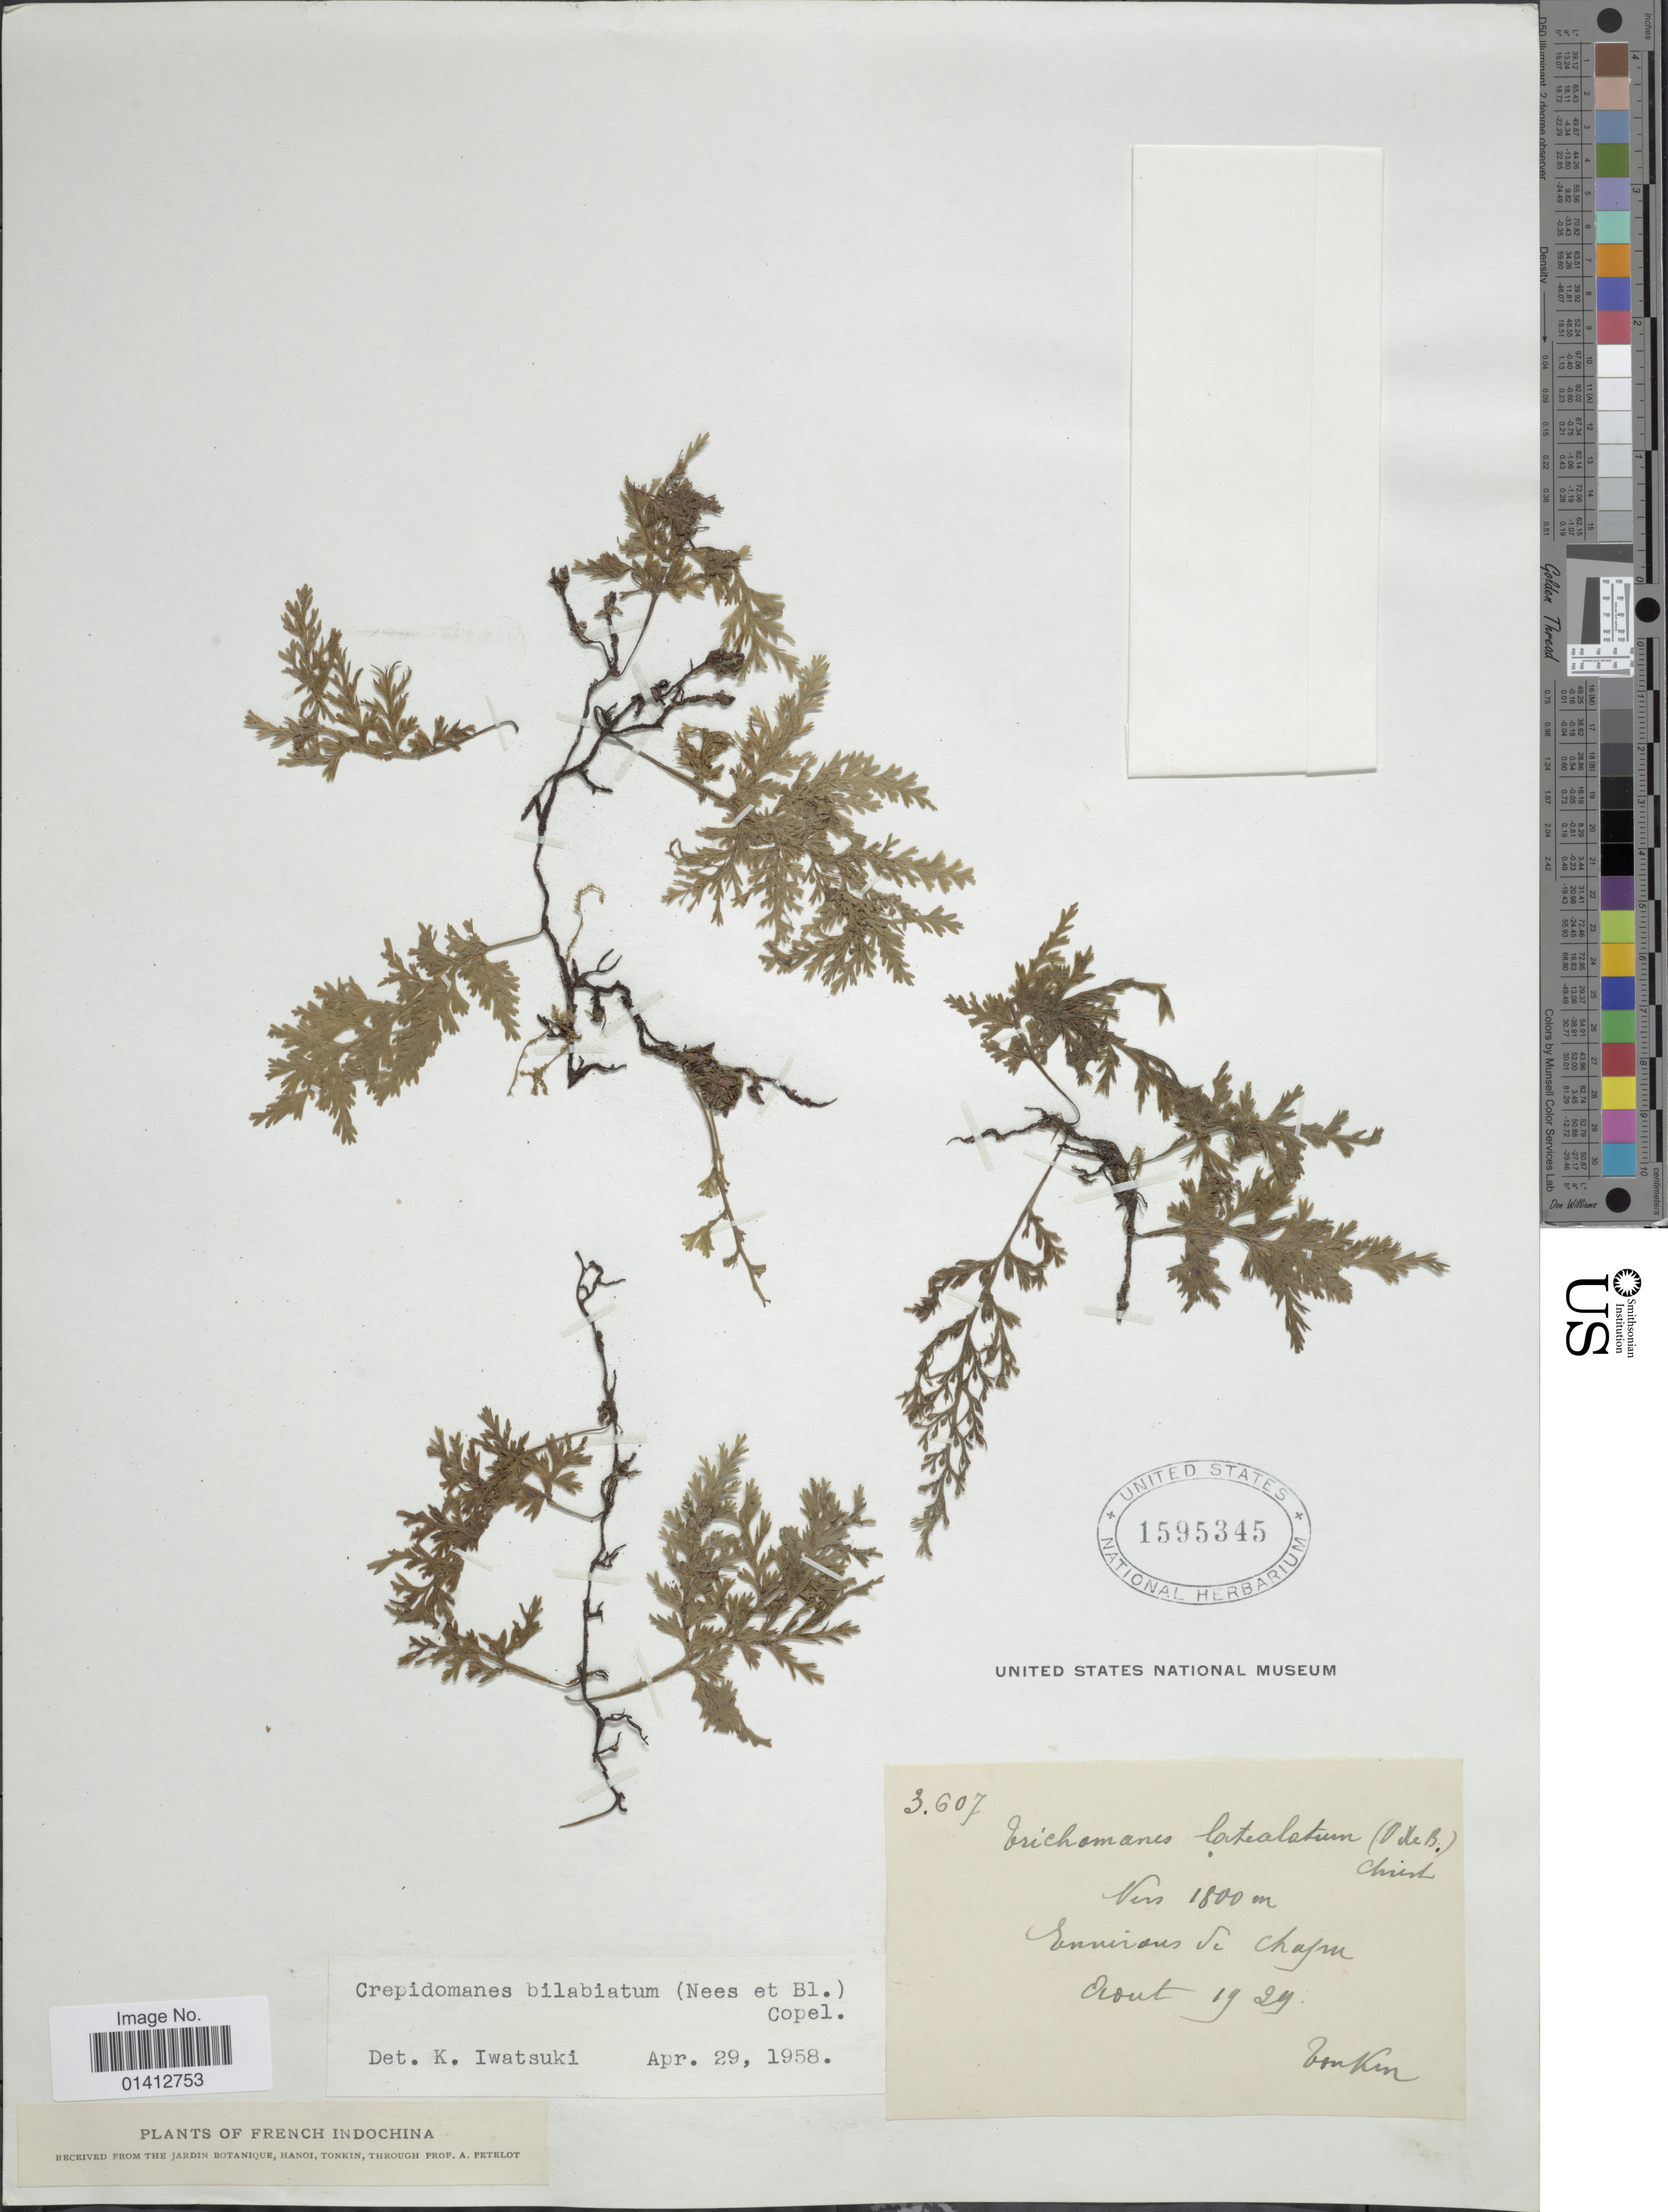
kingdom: Plantae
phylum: Tracheophyta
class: Polypodiopsida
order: Hymenophyllales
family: Hymenophyllaceae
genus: Crepidomanes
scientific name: Crepidomanes bilabiatum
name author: (Nees ex Blume) Copel.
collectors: A. Petelot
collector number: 3607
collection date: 1929-08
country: Vietnam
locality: Tonkin. Environs de Chagn. French Indochina.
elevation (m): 1800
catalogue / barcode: US 1595345